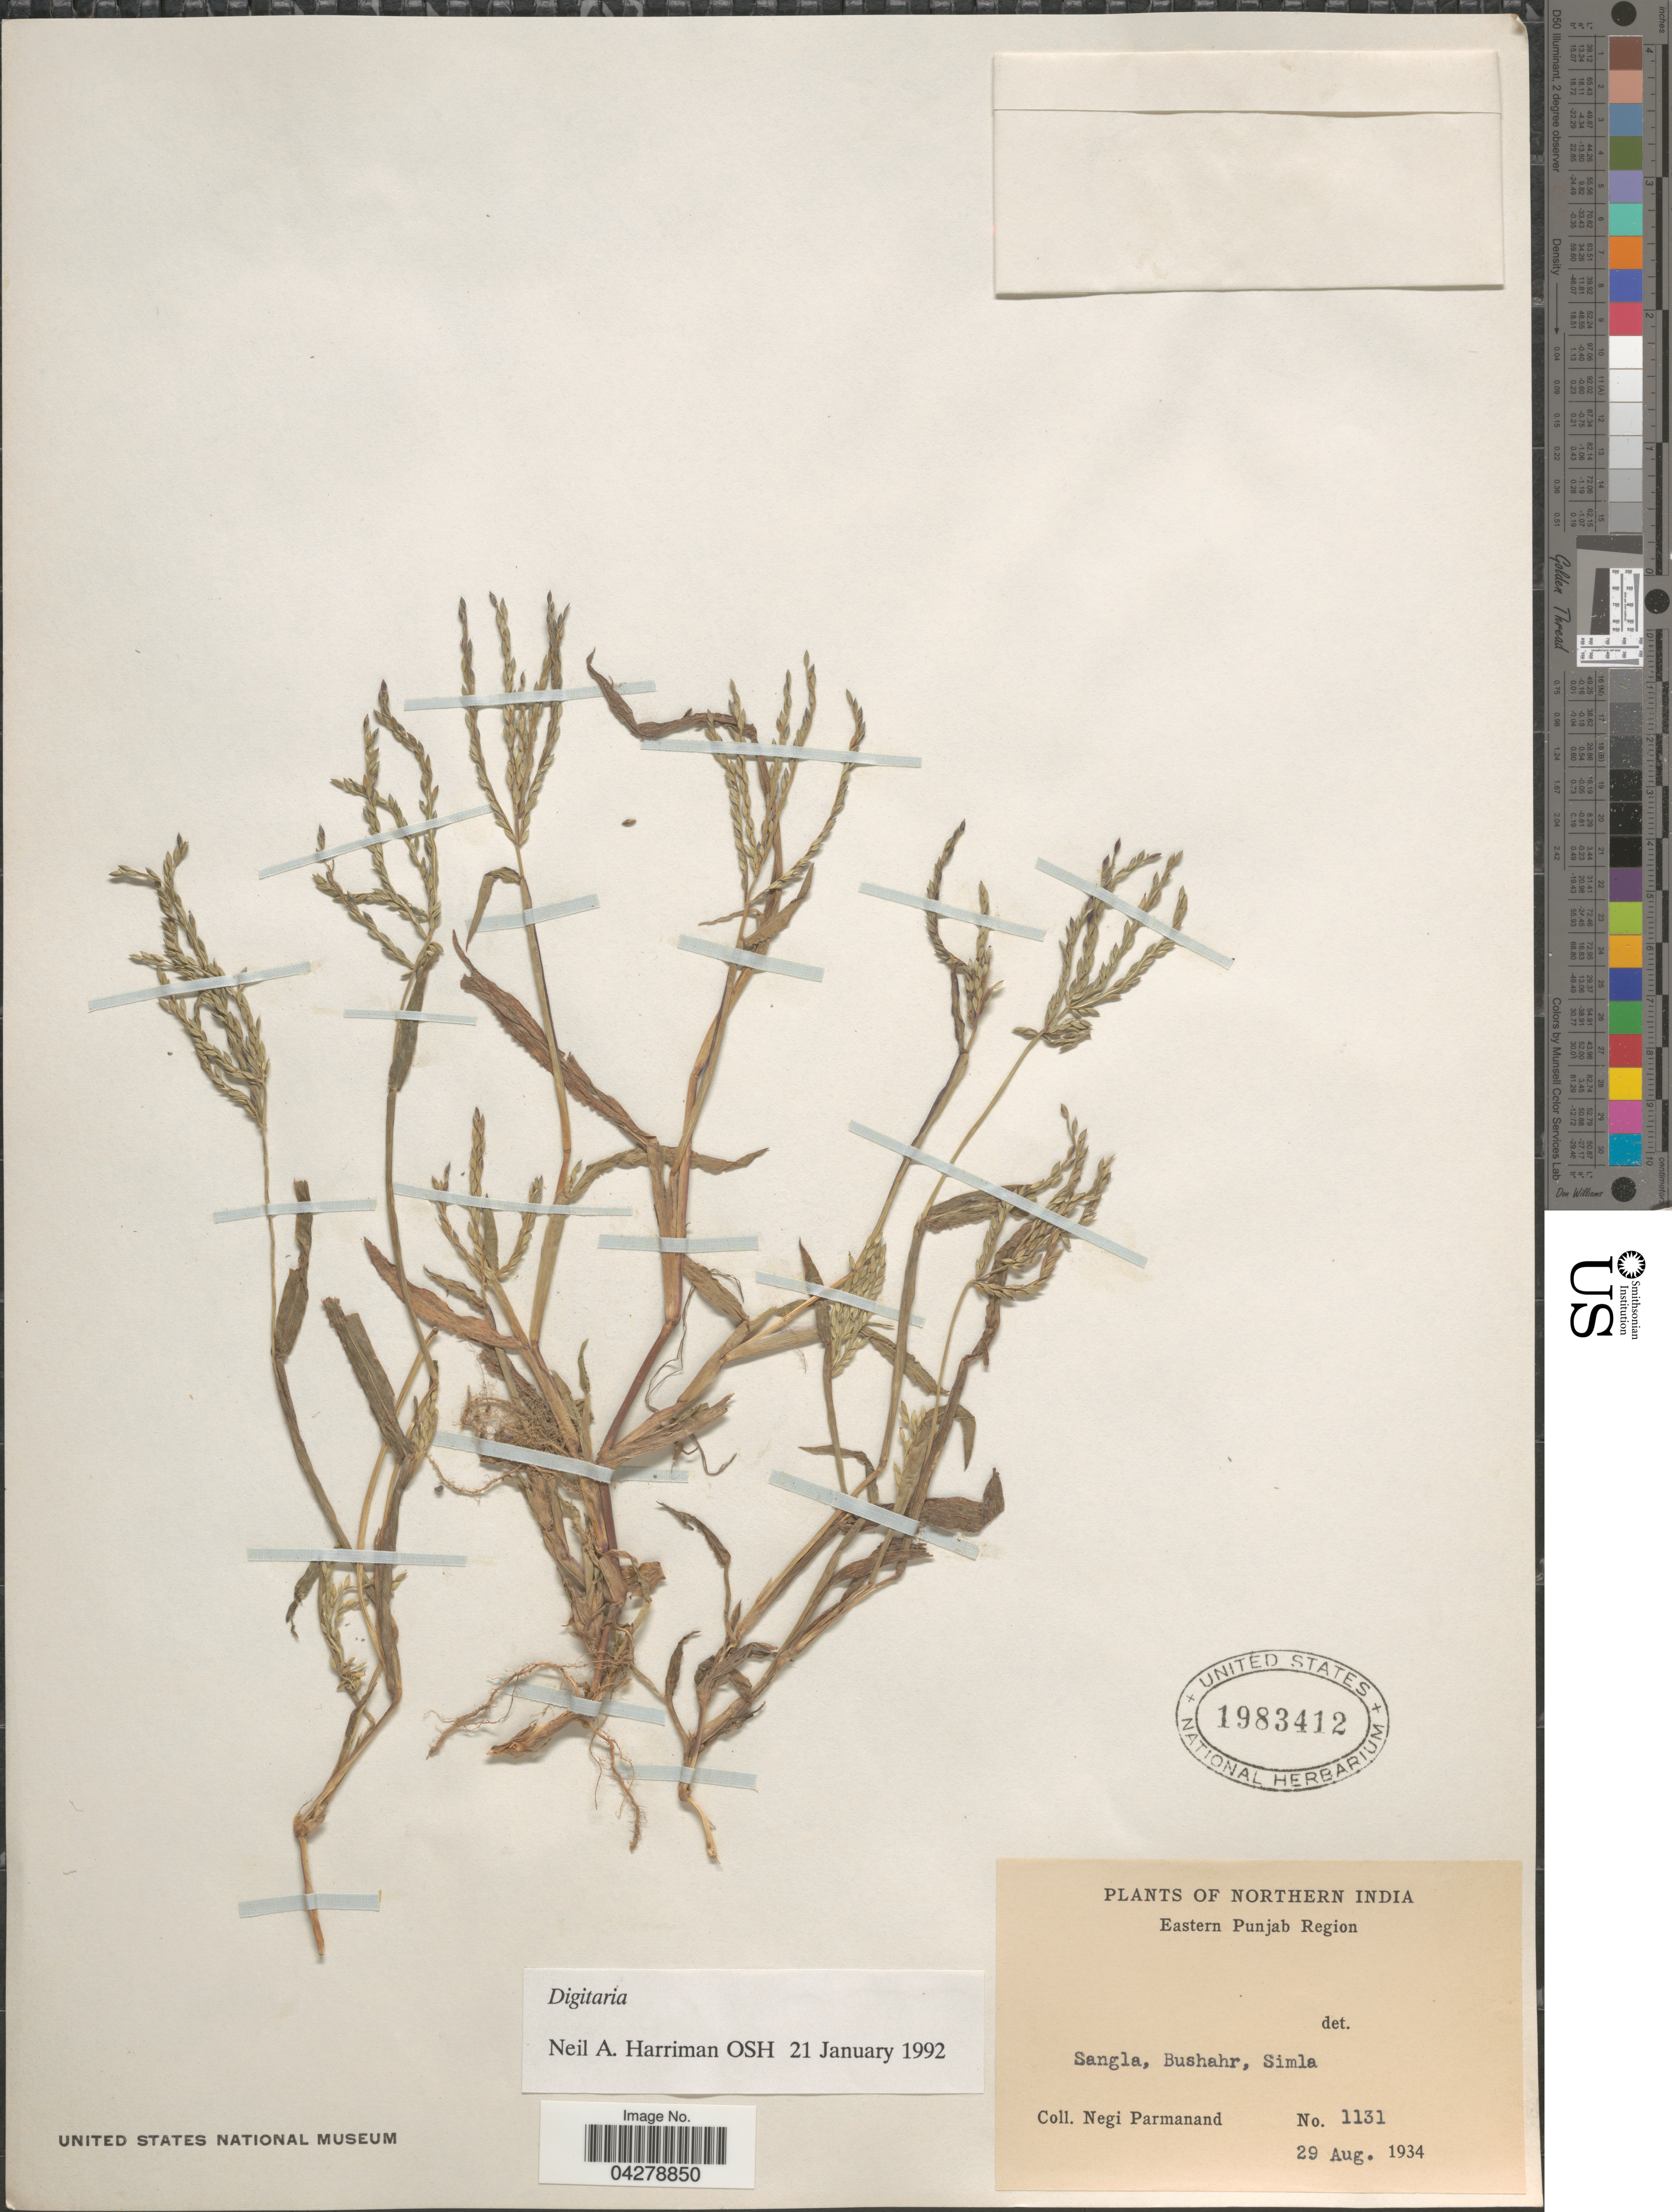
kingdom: Plantae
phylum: Tracheophyta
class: Liliopsida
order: Poales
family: Poaceae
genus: Digitaria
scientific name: Digitaria sp.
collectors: N. Parmanand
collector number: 1131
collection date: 1934-08-29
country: India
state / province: Himachal Pradesh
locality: Northern India. Eastern Punjab Region. Sangla, Bushahr, Simla.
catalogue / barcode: US 1983412